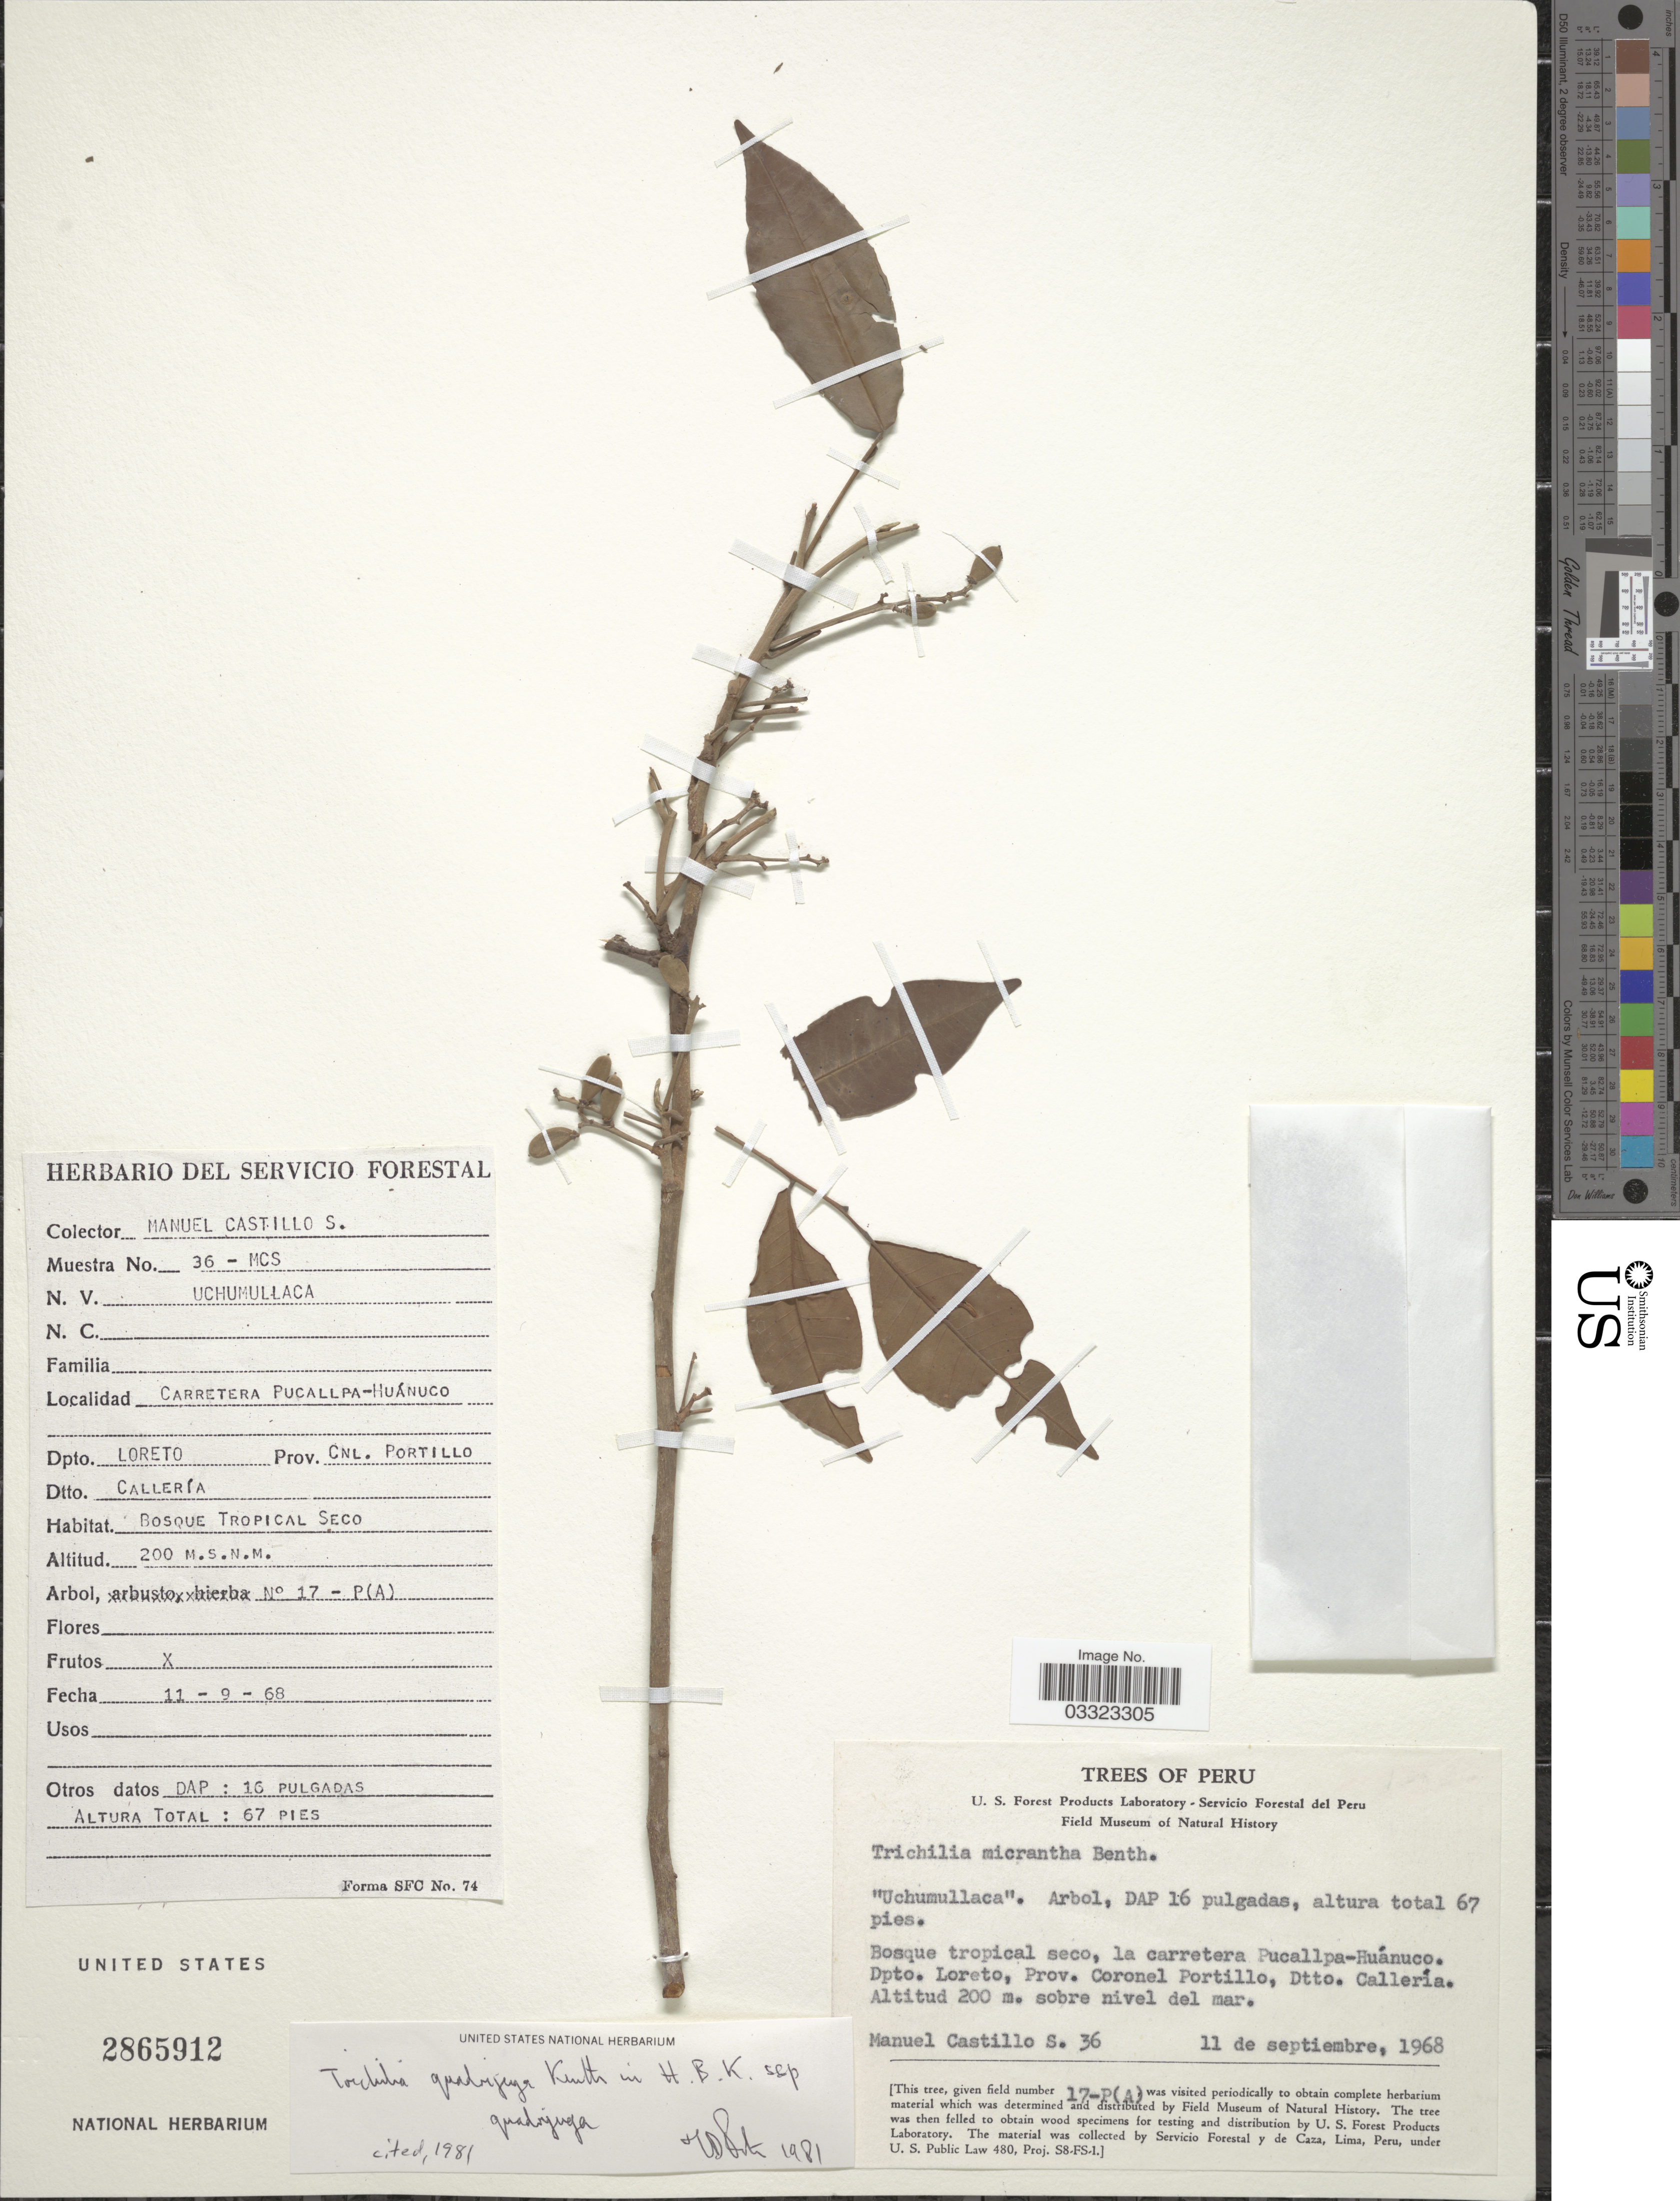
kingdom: Plantae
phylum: Tracheophyta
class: Magnoliopsida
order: Sapindales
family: Meliaceae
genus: Trichilia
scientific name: Trichilia quadrijuga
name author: Kunth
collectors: M. Castillo S.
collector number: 36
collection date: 1968-09-11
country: Peru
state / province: Loreto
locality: Bosque tropical seco, la carretera Pucallpa-Huánuco. Dpto. Loreto, Prov. Coronel Portillo, Dtto. Calleria.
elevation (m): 200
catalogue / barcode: US 2865912